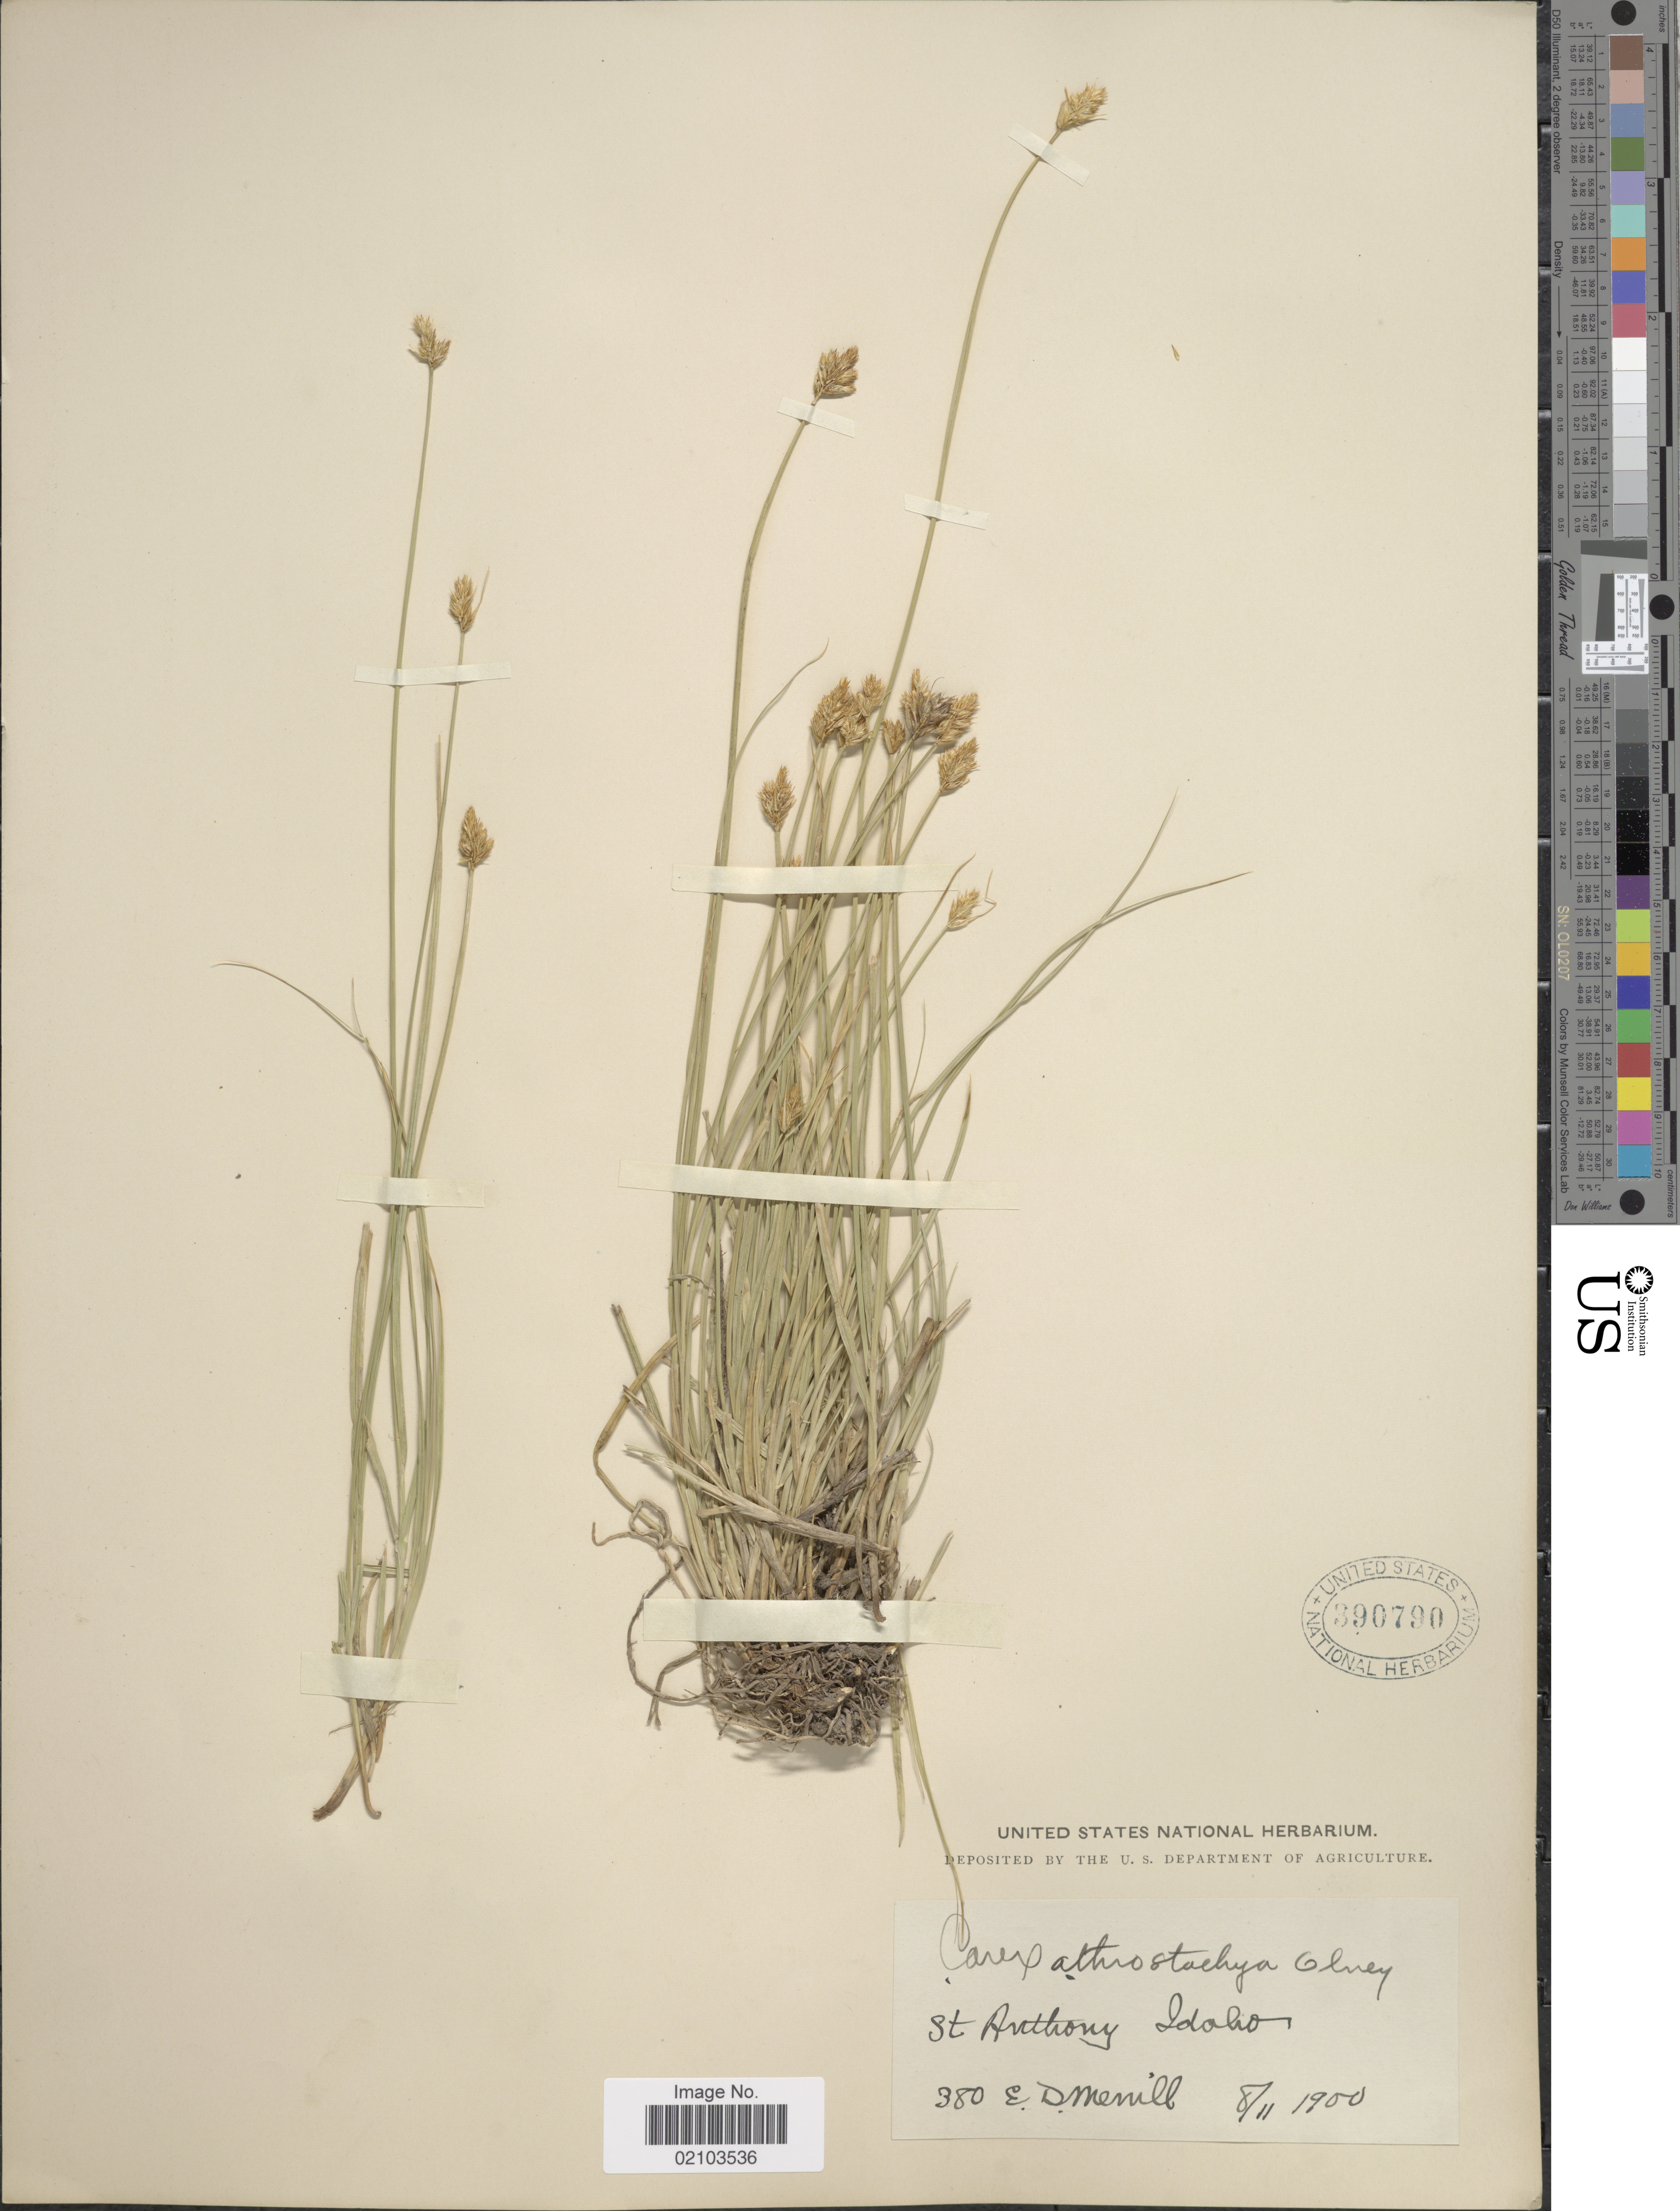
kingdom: Plantae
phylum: Tracheophyta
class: Liliopsida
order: Poales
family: Cyperaceae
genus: Carex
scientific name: Carex athrostachya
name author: Olney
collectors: E. D. Merrill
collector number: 380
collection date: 1900-08-11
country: United States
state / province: Idaho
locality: St. Anthony.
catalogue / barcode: US 390790